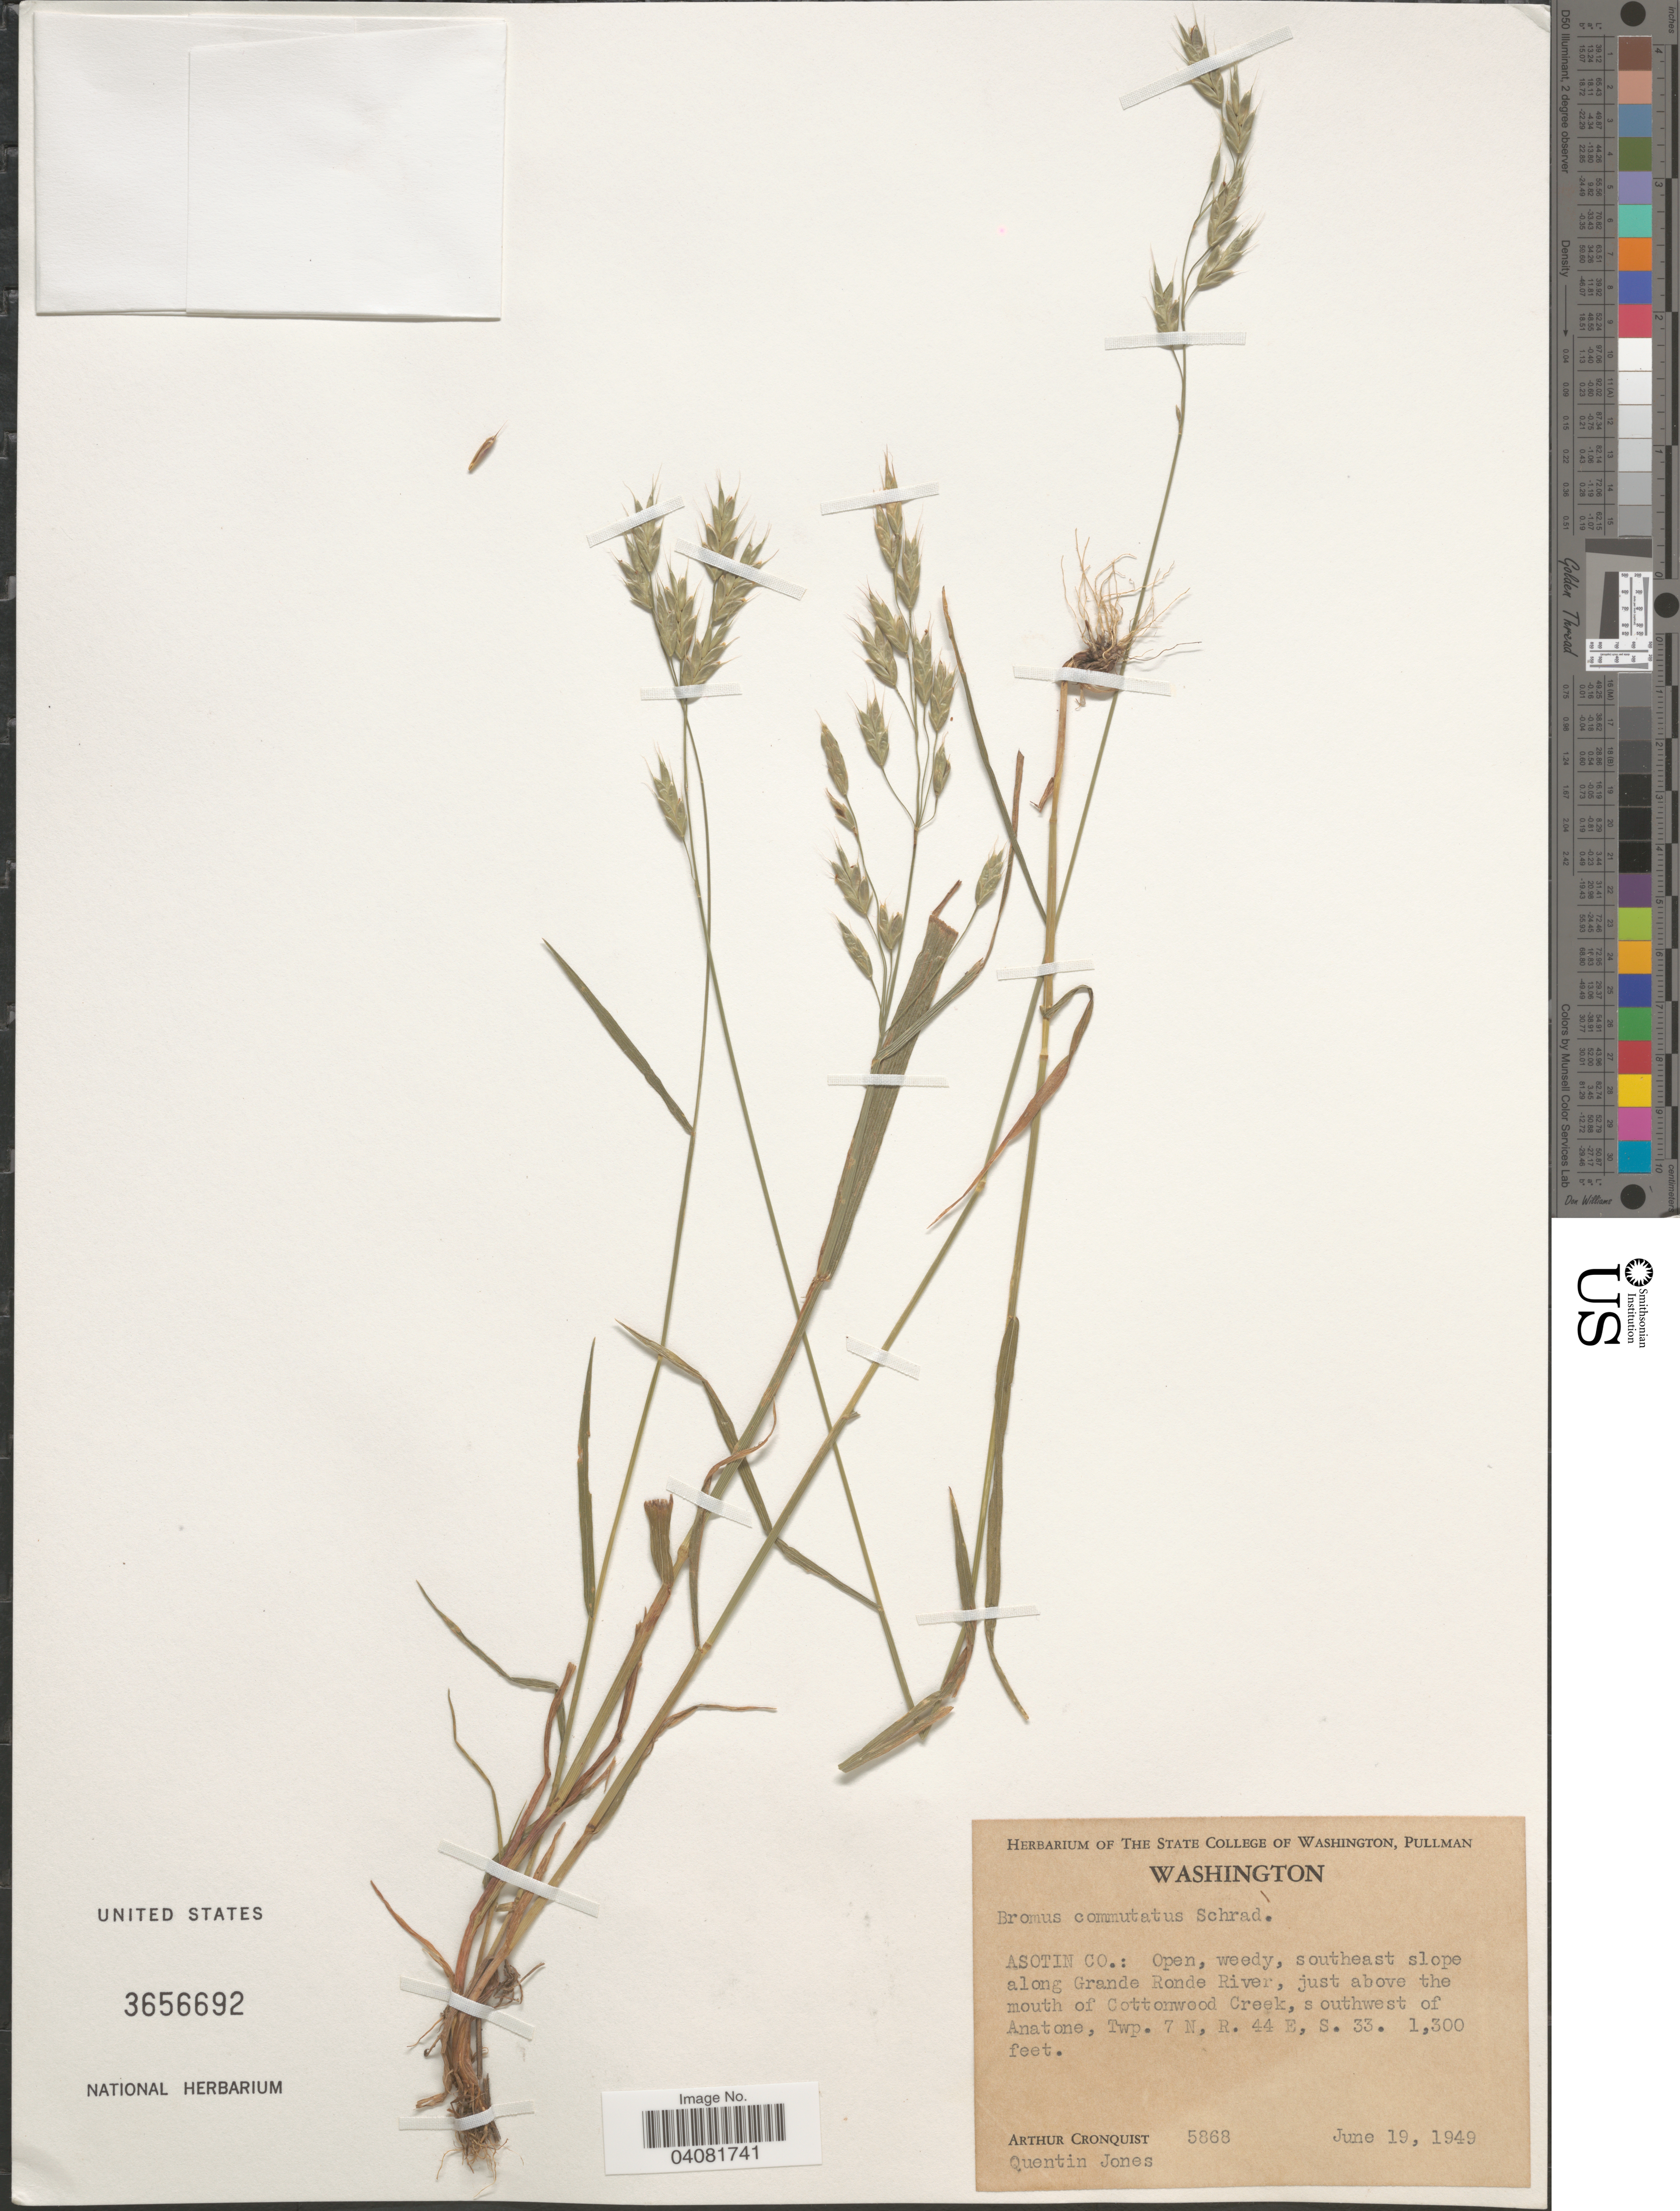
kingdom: Plantae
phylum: Tracheophyta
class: Liliopsida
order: Poales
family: Poaceae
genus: Bromus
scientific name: Bromus commutatus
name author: Schrad.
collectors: A. J. Cronquist & Q. Jones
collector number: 5868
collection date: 1949-06-19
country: United States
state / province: Washington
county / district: Asotin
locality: Asotin Co,: Open, weedy, southeast slope along Grande Ronde River, just above the mouth of Cottonwood Creek, southwest of Anatone. Twp. 7 N, R. 44 E, S. 33.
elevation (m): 396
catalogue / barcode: US 3656692